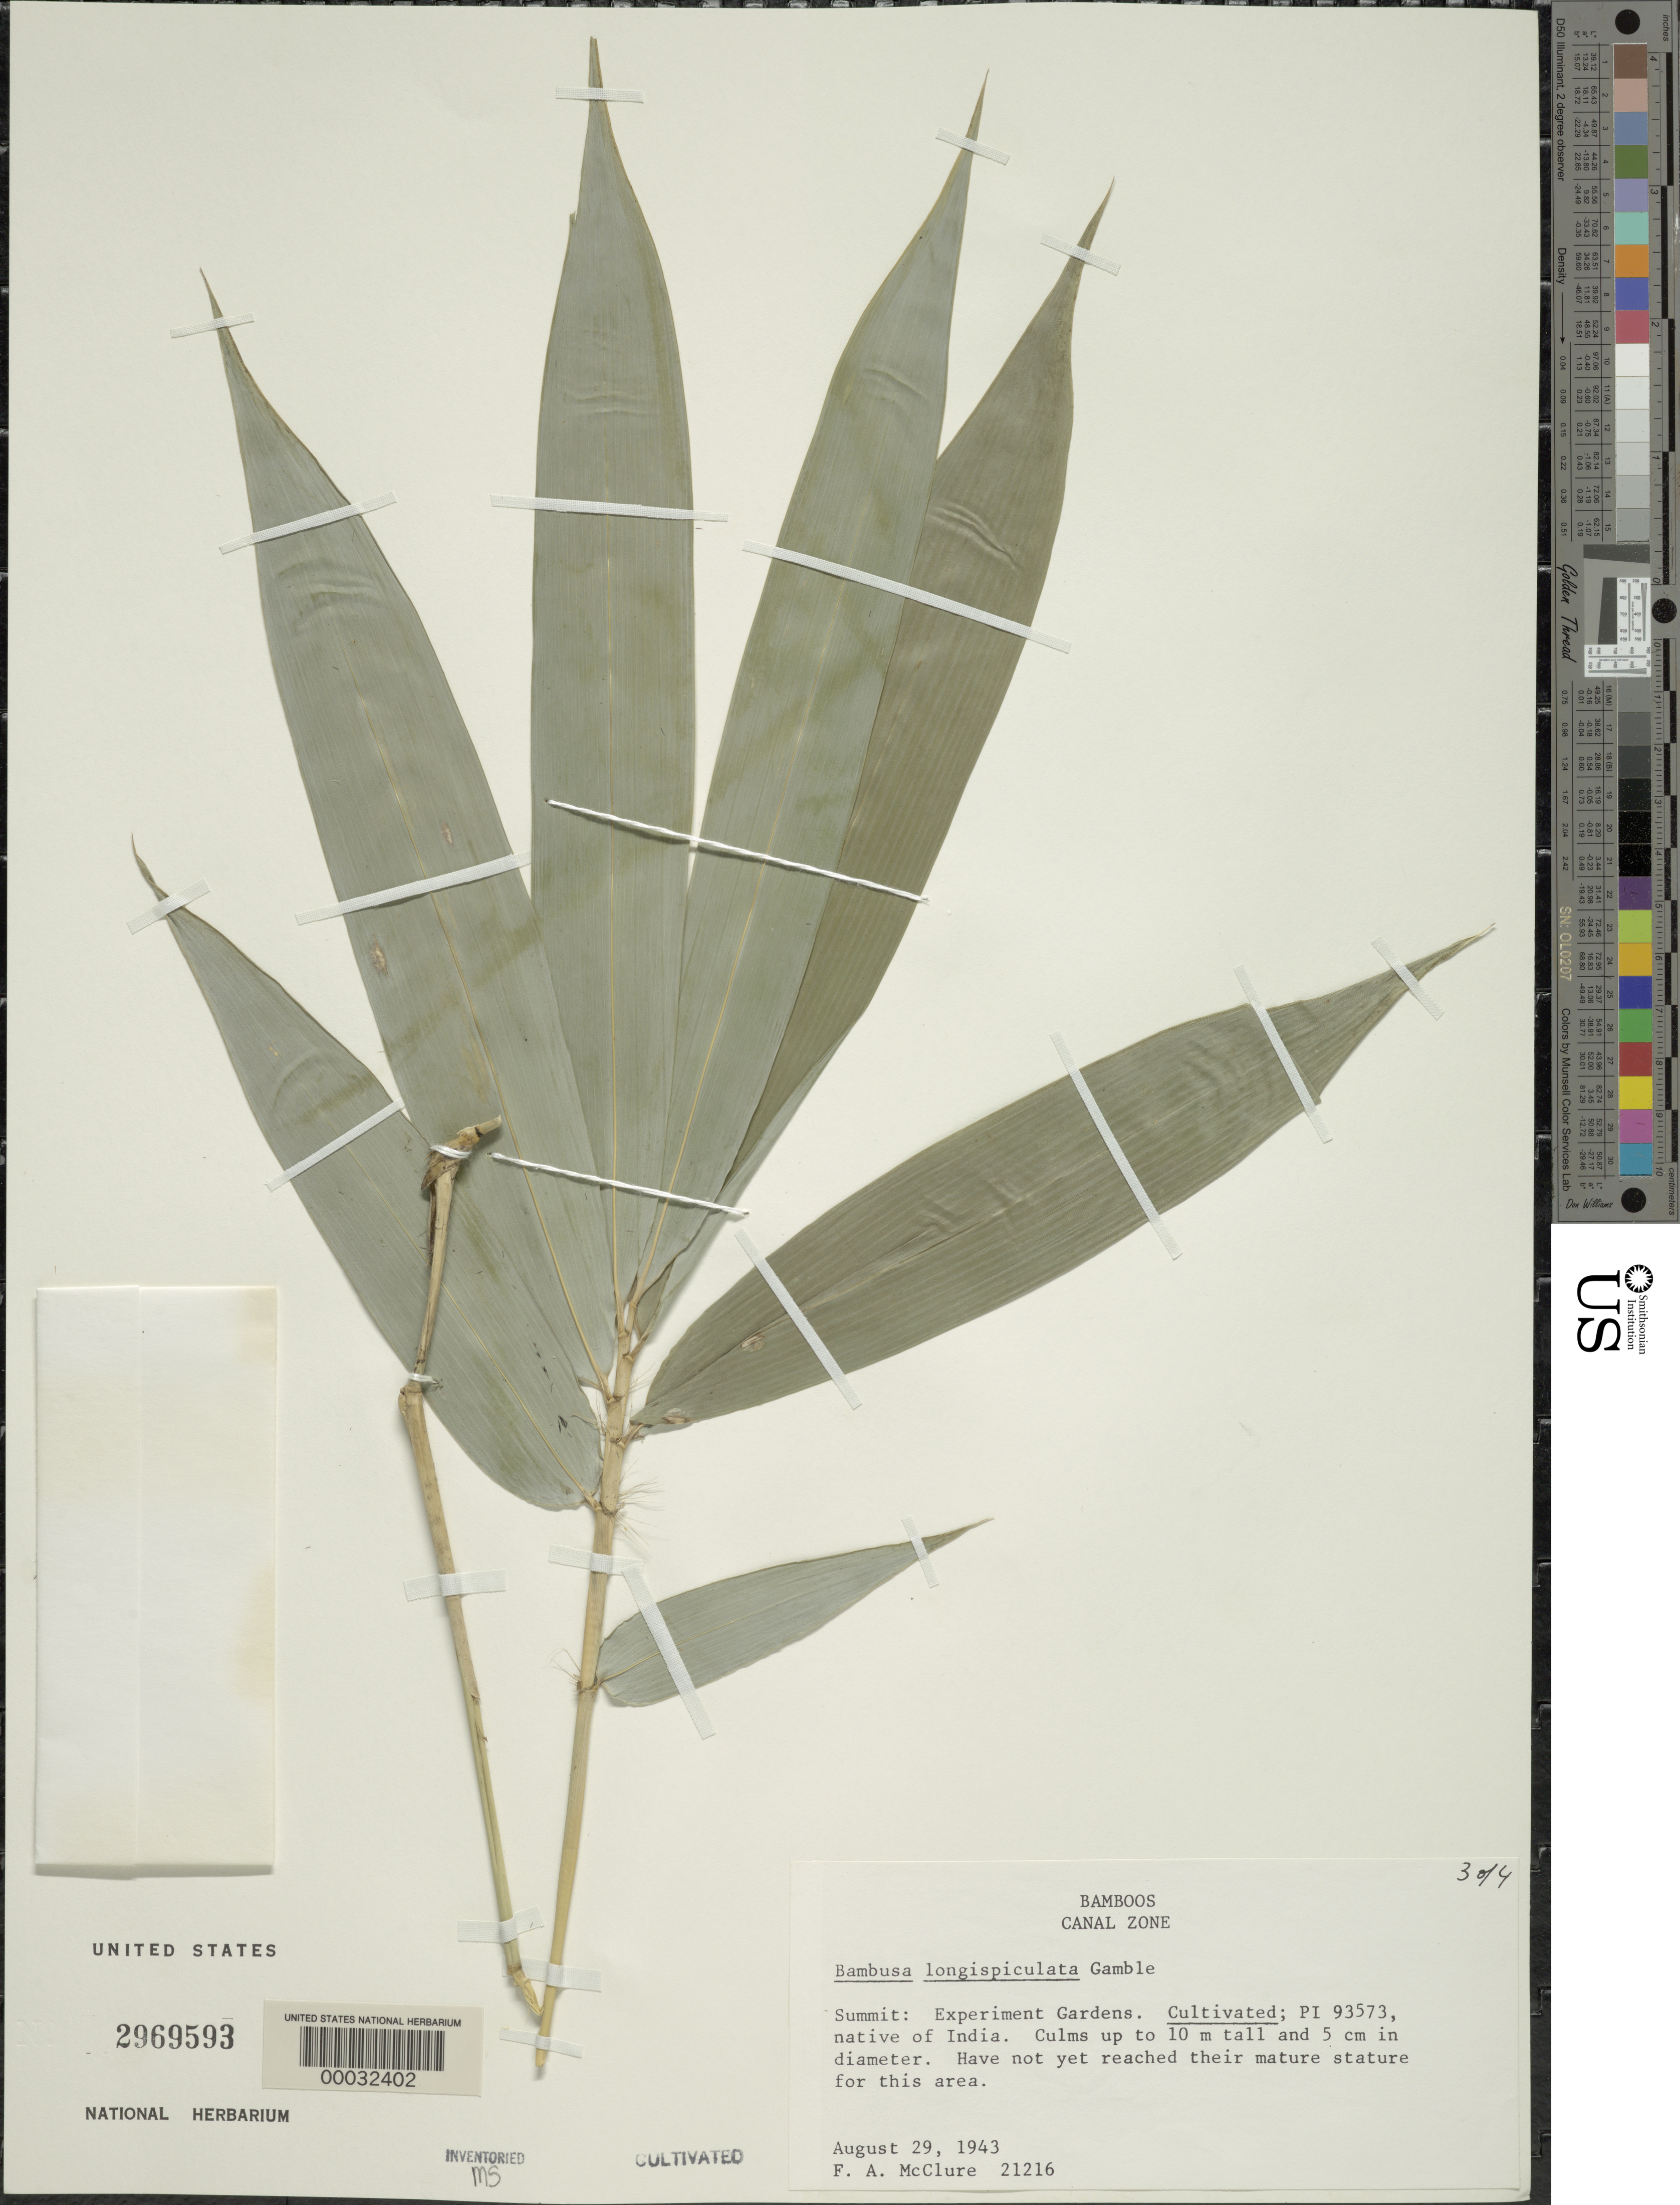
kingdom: Plantae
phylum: Tracheophyta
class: Liliopsida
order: Poales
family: Poaceae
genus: Bambusa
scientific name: Bambusa longispiculata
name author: Gamble ex Brandis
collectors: F. A. McClure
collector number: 21216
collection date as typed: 29 Aug 1943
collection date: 1943-08-29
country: Panama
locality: Esperimental Gardens summit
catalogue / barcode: US 2969593